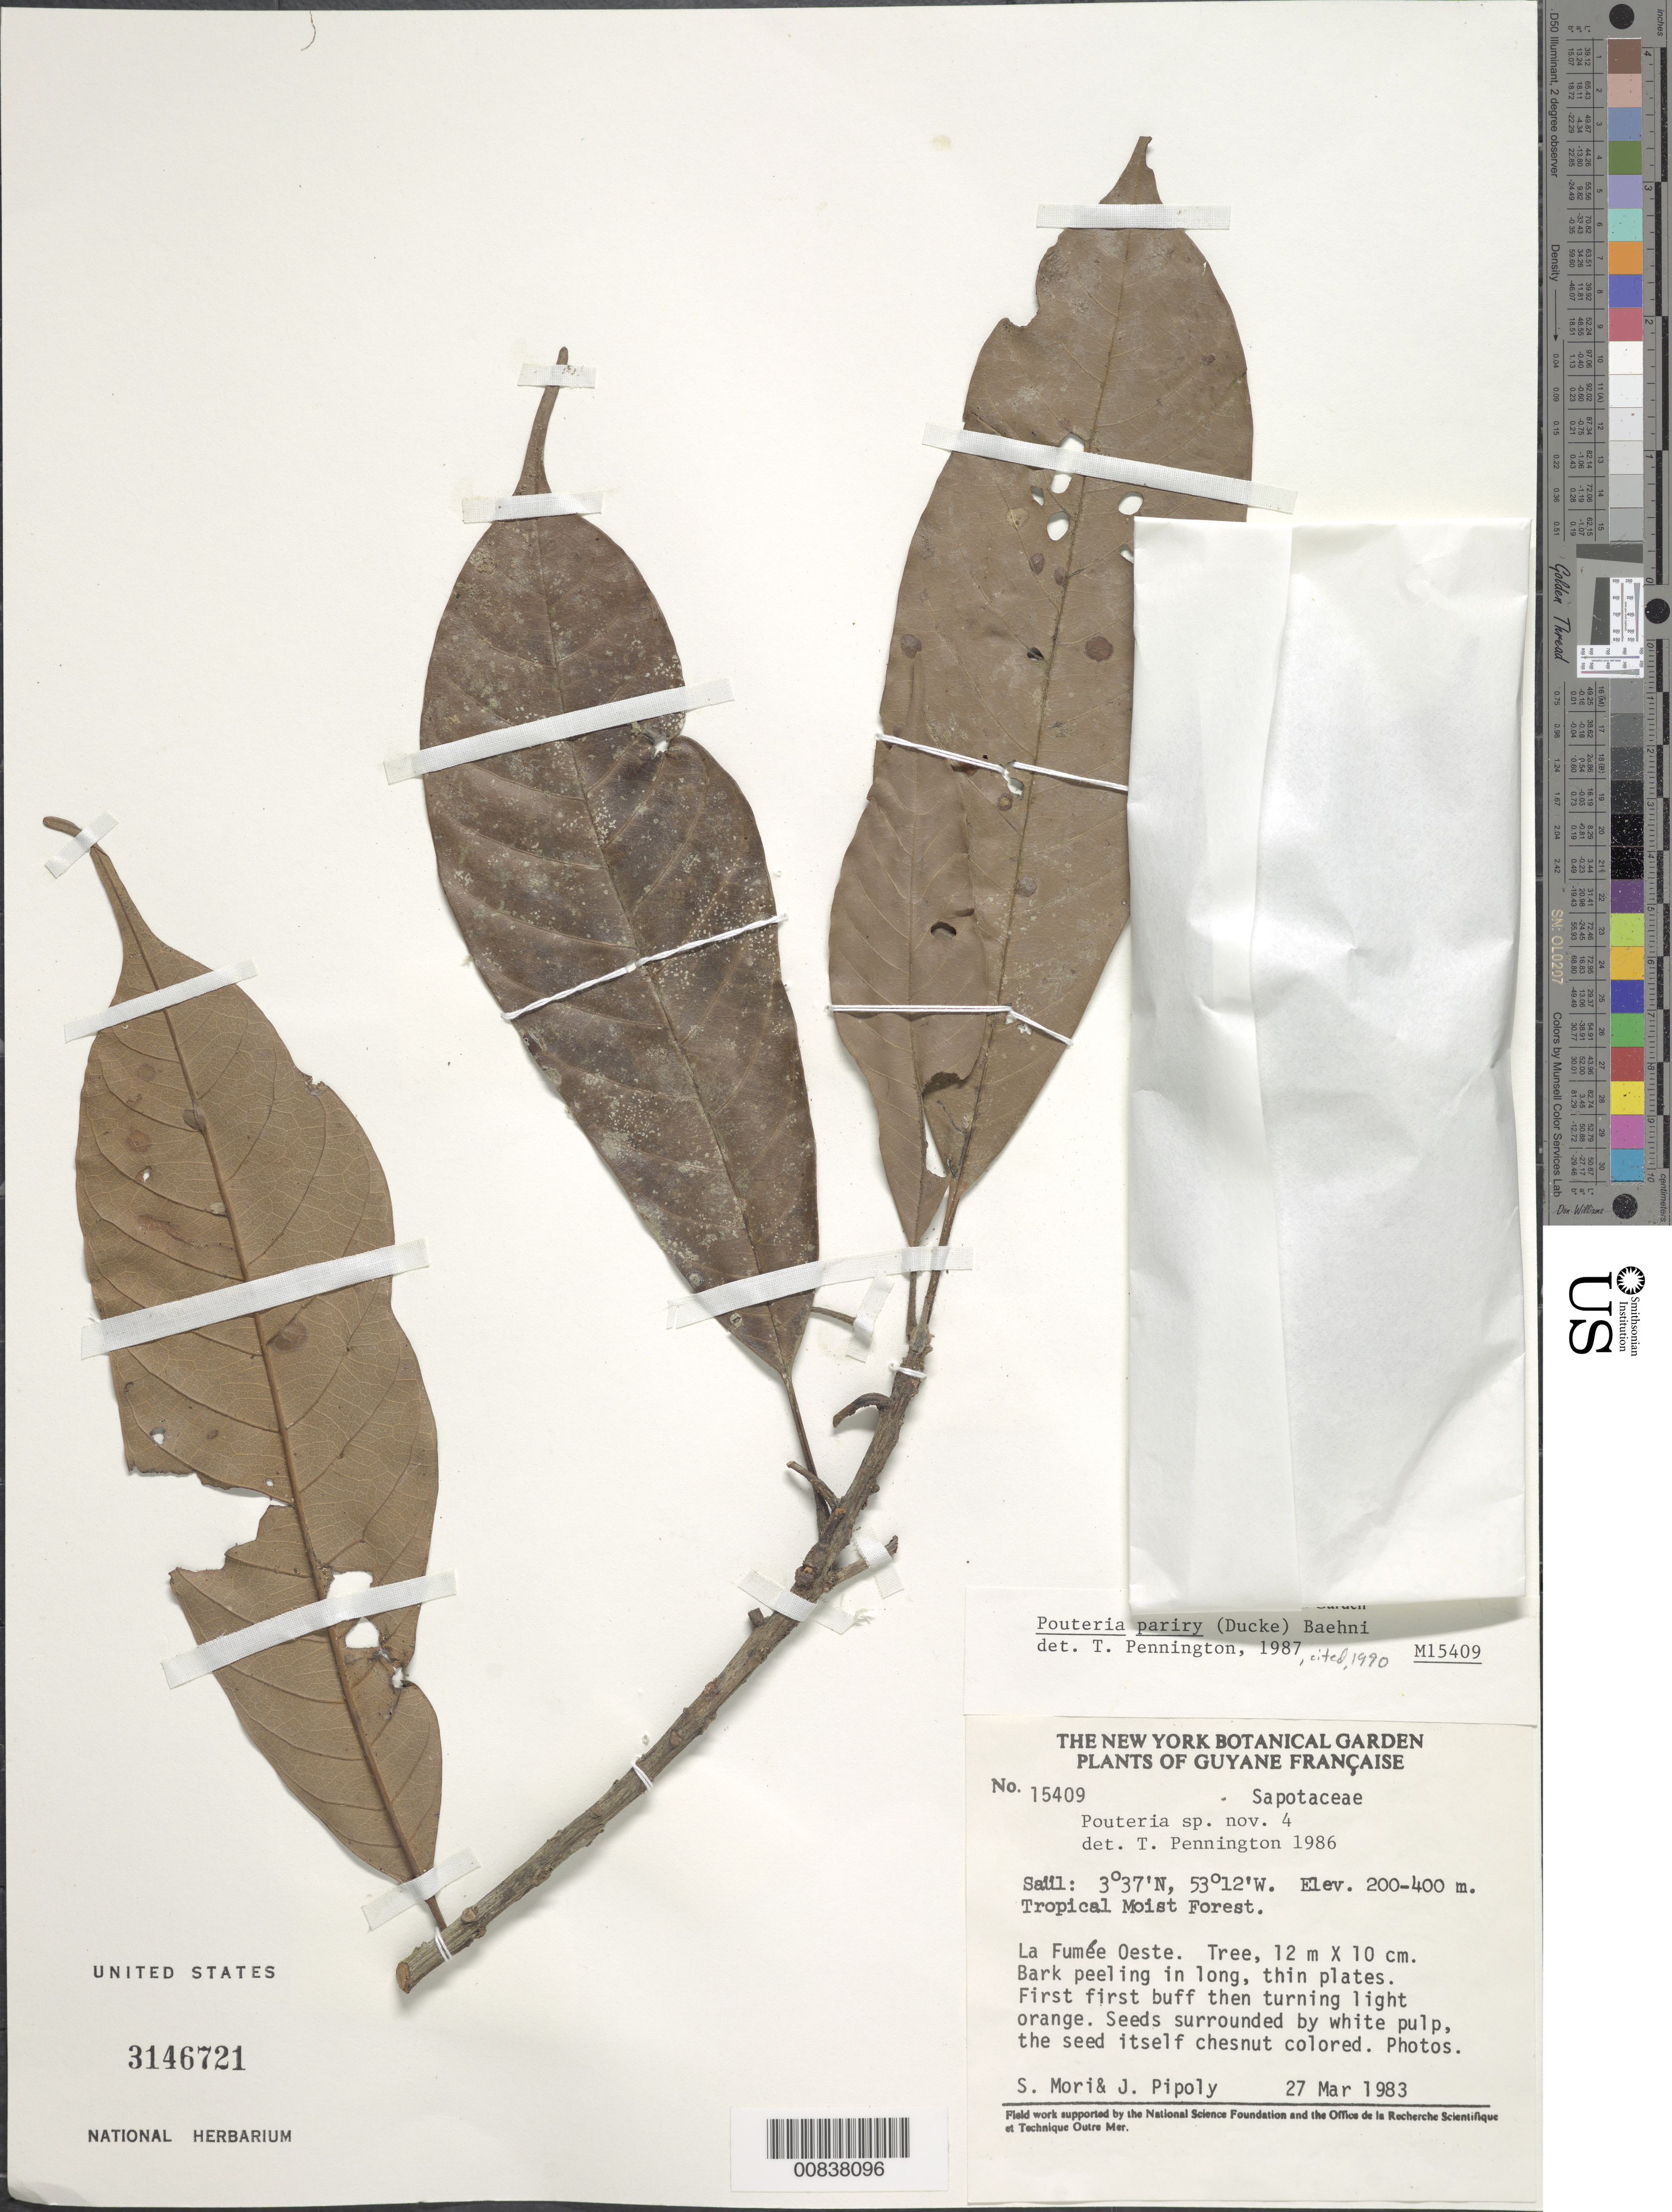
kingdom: Plantae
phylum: Tracheophyta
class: Magnoliopsida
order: Ericales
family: Sapotaceae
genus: Pouteria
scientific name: Pouteria pariry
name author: (Ducke) Baehni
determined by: Pennington, T. D., (K)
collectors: S. Mori & J. J. Pipoly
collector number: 15409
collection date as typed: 27-Mar-83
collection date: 1983-03-27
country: French Guiana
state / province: Saint-Laurent-du-Maroni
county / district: Saül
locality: Saül, La Fumée Oeste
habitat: Tropical moist forest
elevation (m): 200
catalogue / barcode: US 3146721